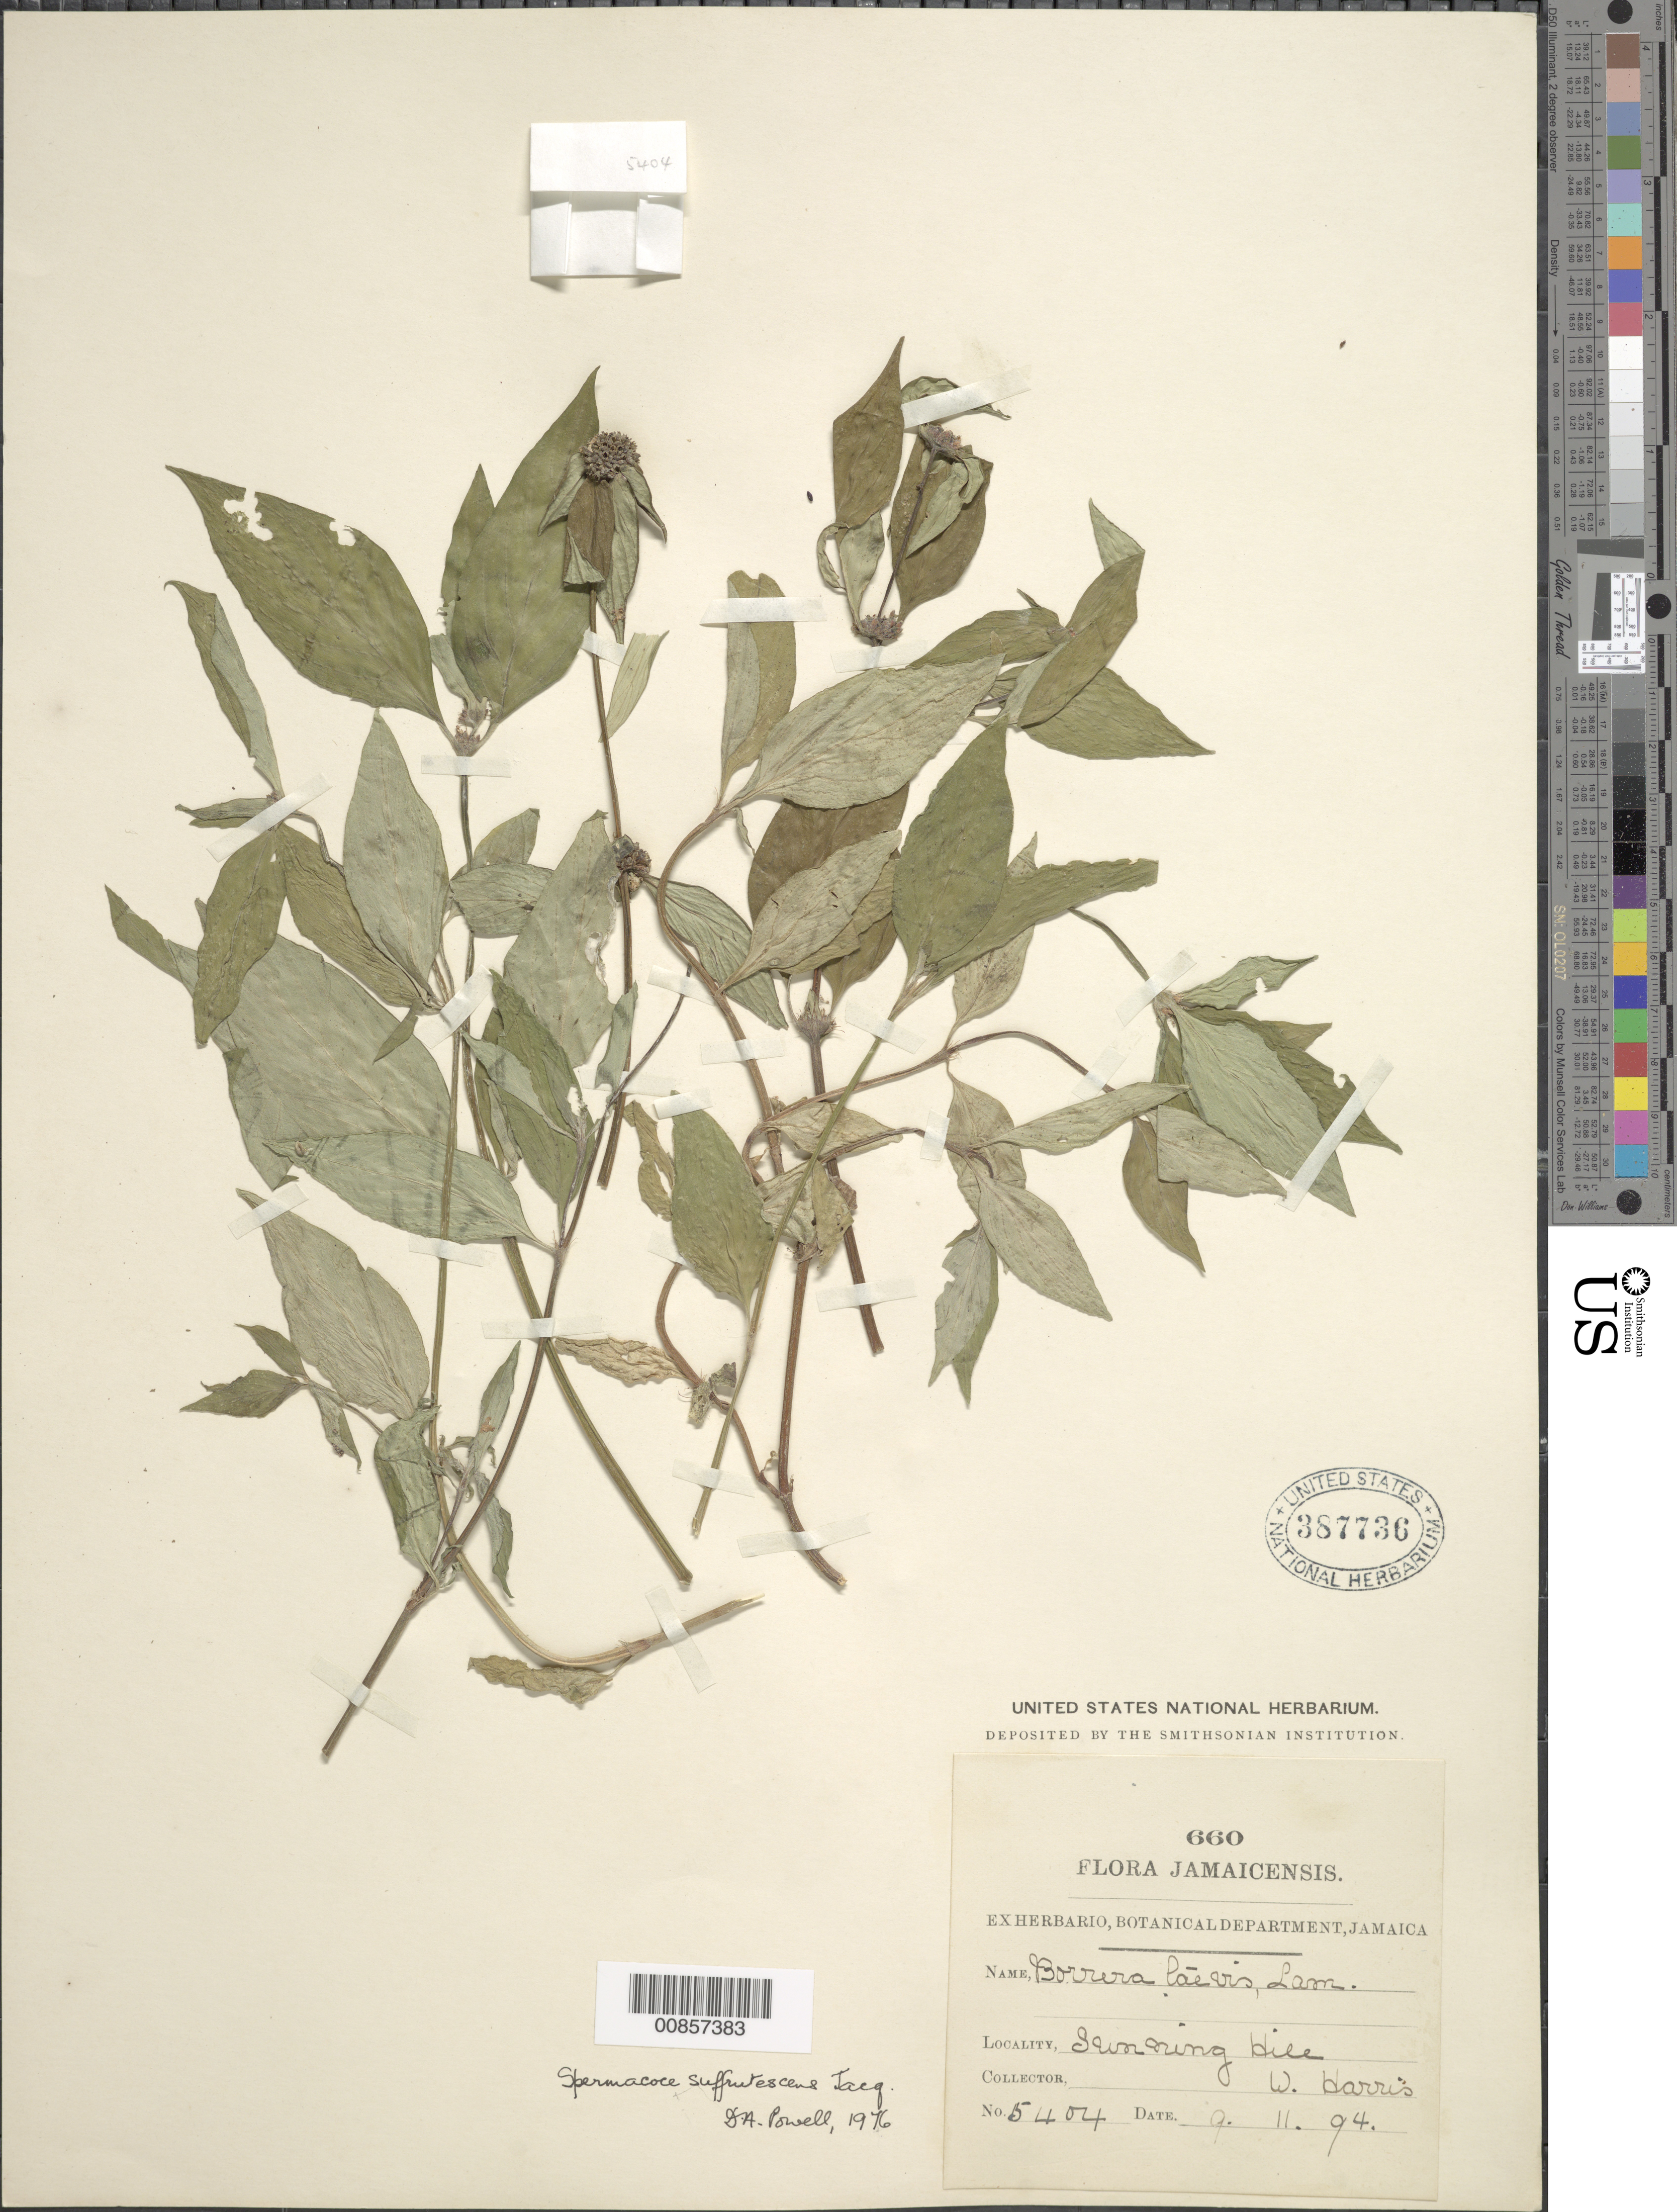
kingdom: Plantae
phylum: Tracheophyta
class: Magnoliopsida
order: Gentianales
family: Rubiaceae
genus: Spermacoce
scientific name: Spermacoce remota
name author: Lam.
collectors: W. H. Harris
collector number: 5404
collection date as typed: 09 Nov 1894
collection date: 1894-11-09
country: Jamaica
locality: Sunning Hill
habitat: Hill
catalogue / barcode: US 387736